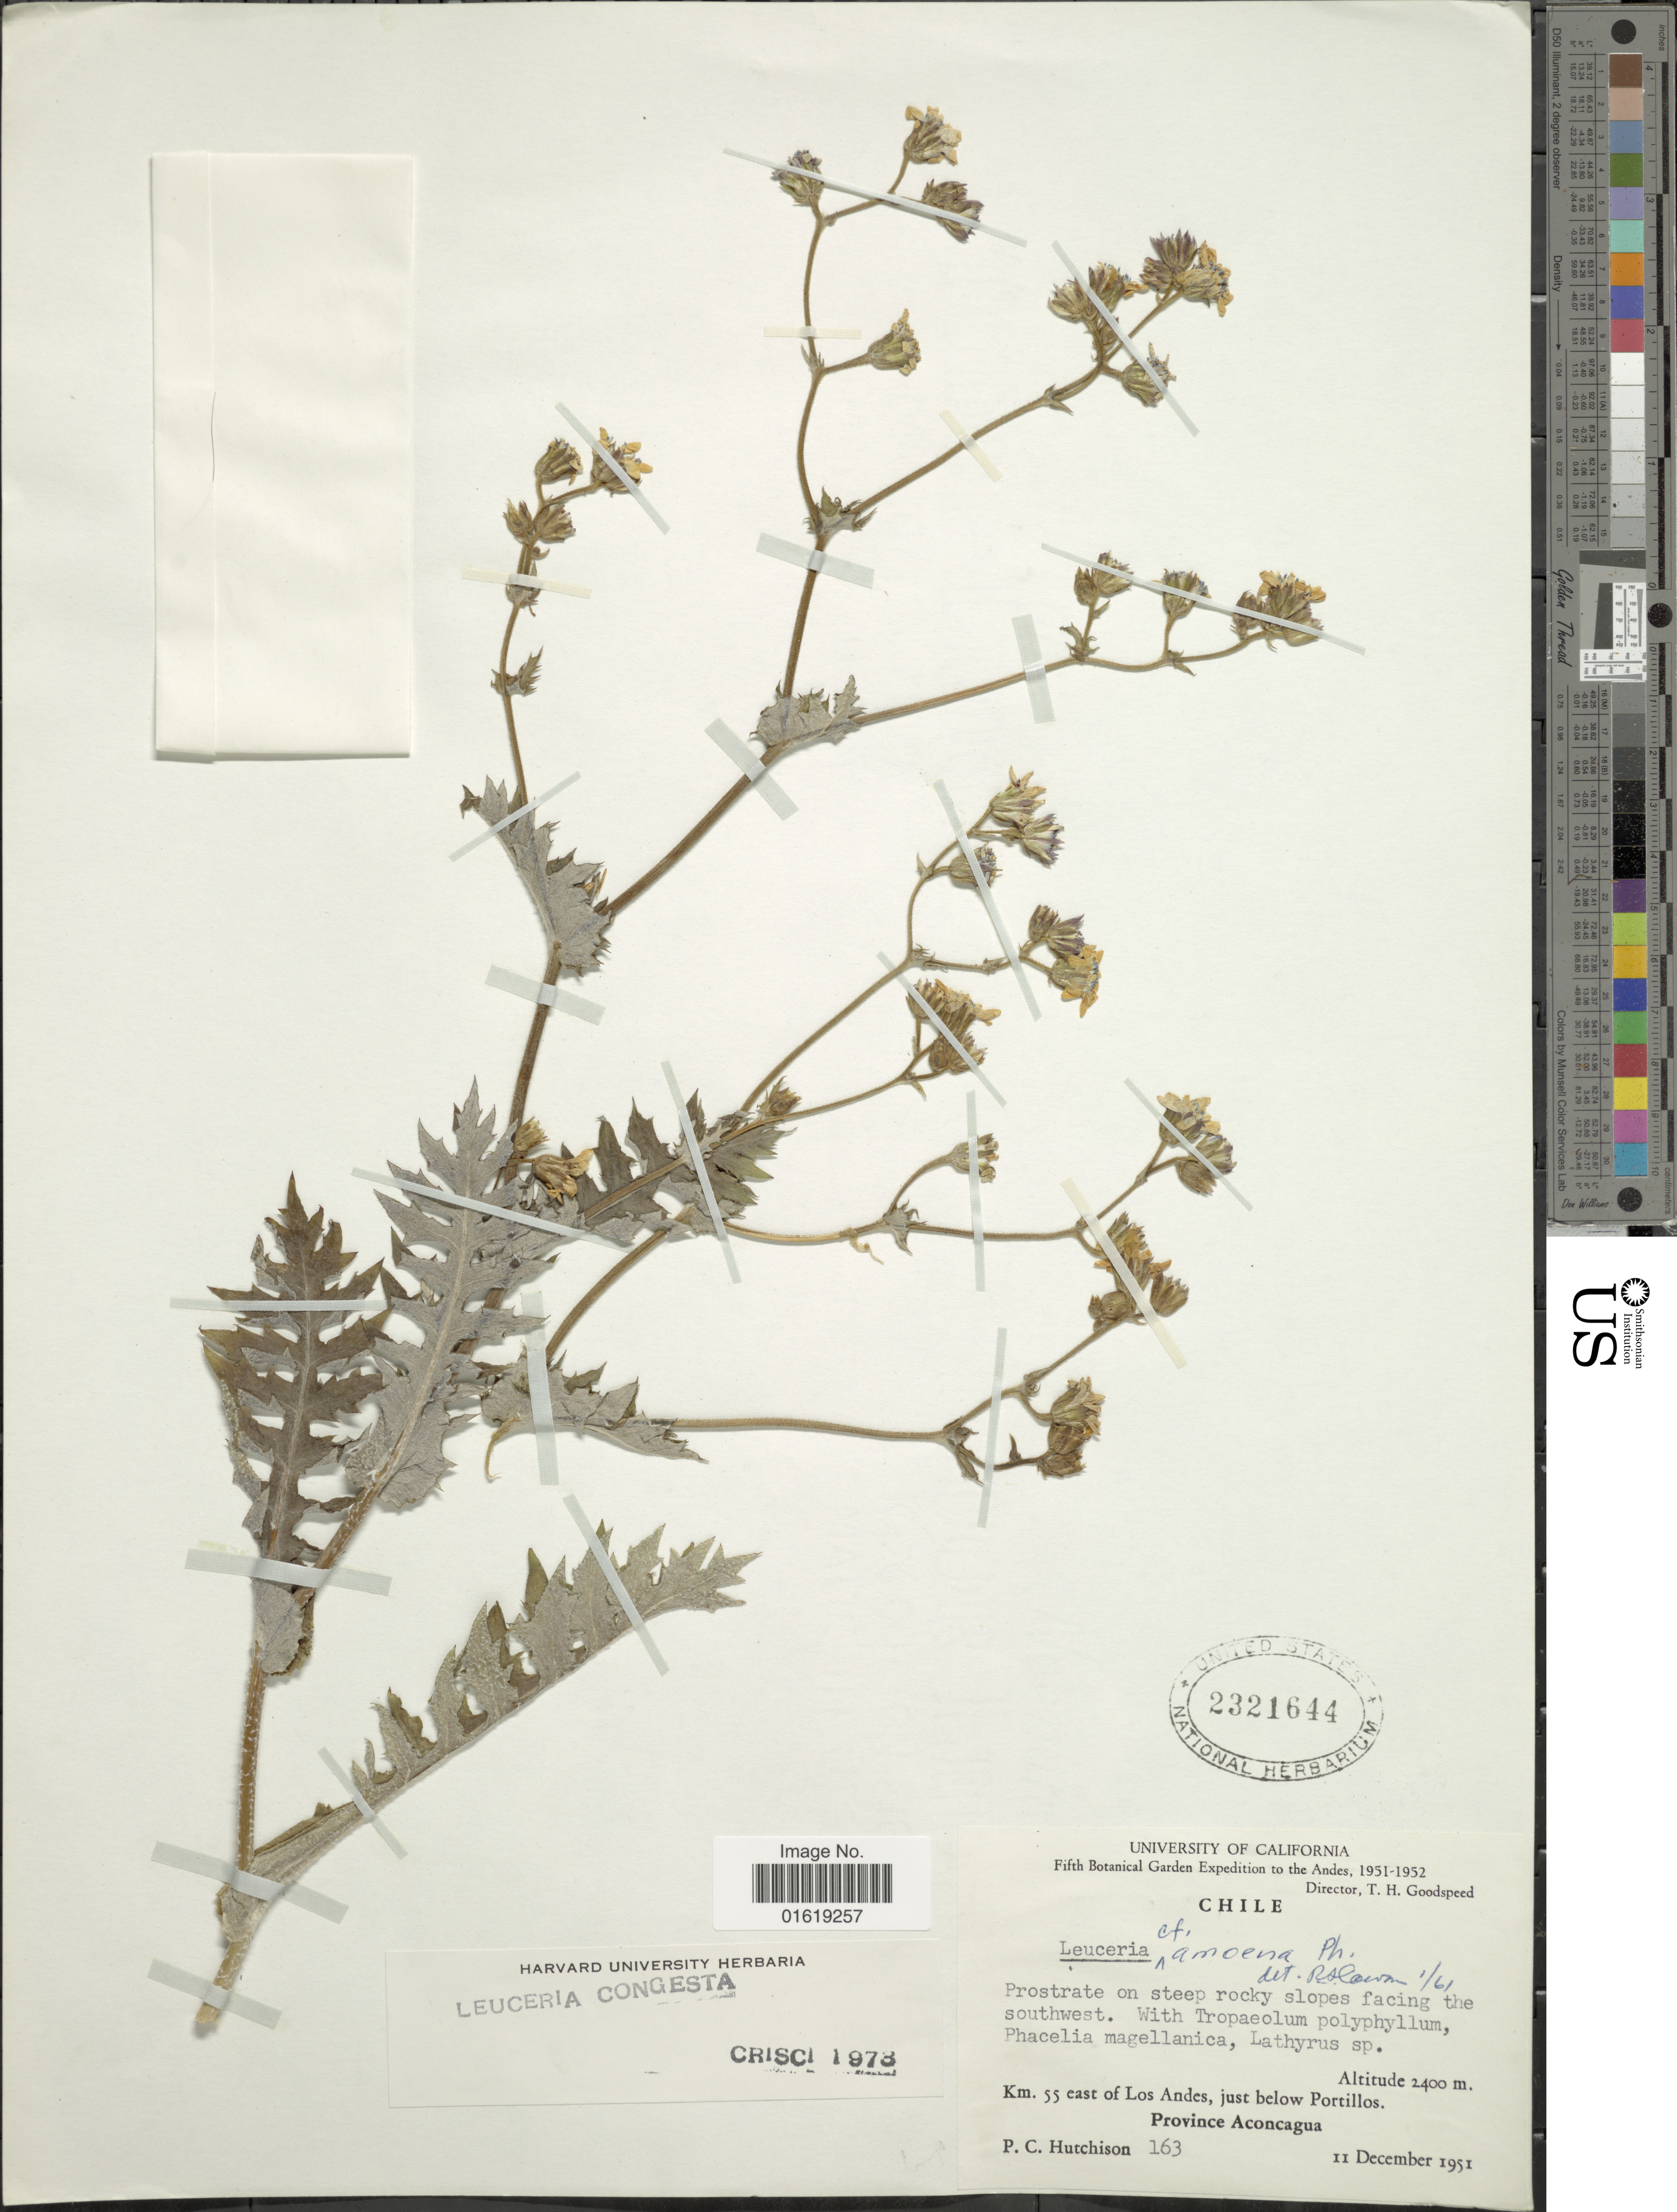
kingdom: Plantae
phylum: Tracheophyta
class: Magnoliopsida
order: Asterales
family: Asteraceae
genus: Leucheria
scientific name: Leucheria congesta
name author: Gillies ex D. Don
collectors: P. C. Hutchison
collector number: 163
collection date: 1951-12-11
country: Chile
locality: Km. 55 east of Los Andes, just below Portillos. Province Aconcagua.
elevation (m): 2400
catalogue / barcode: US 2321644